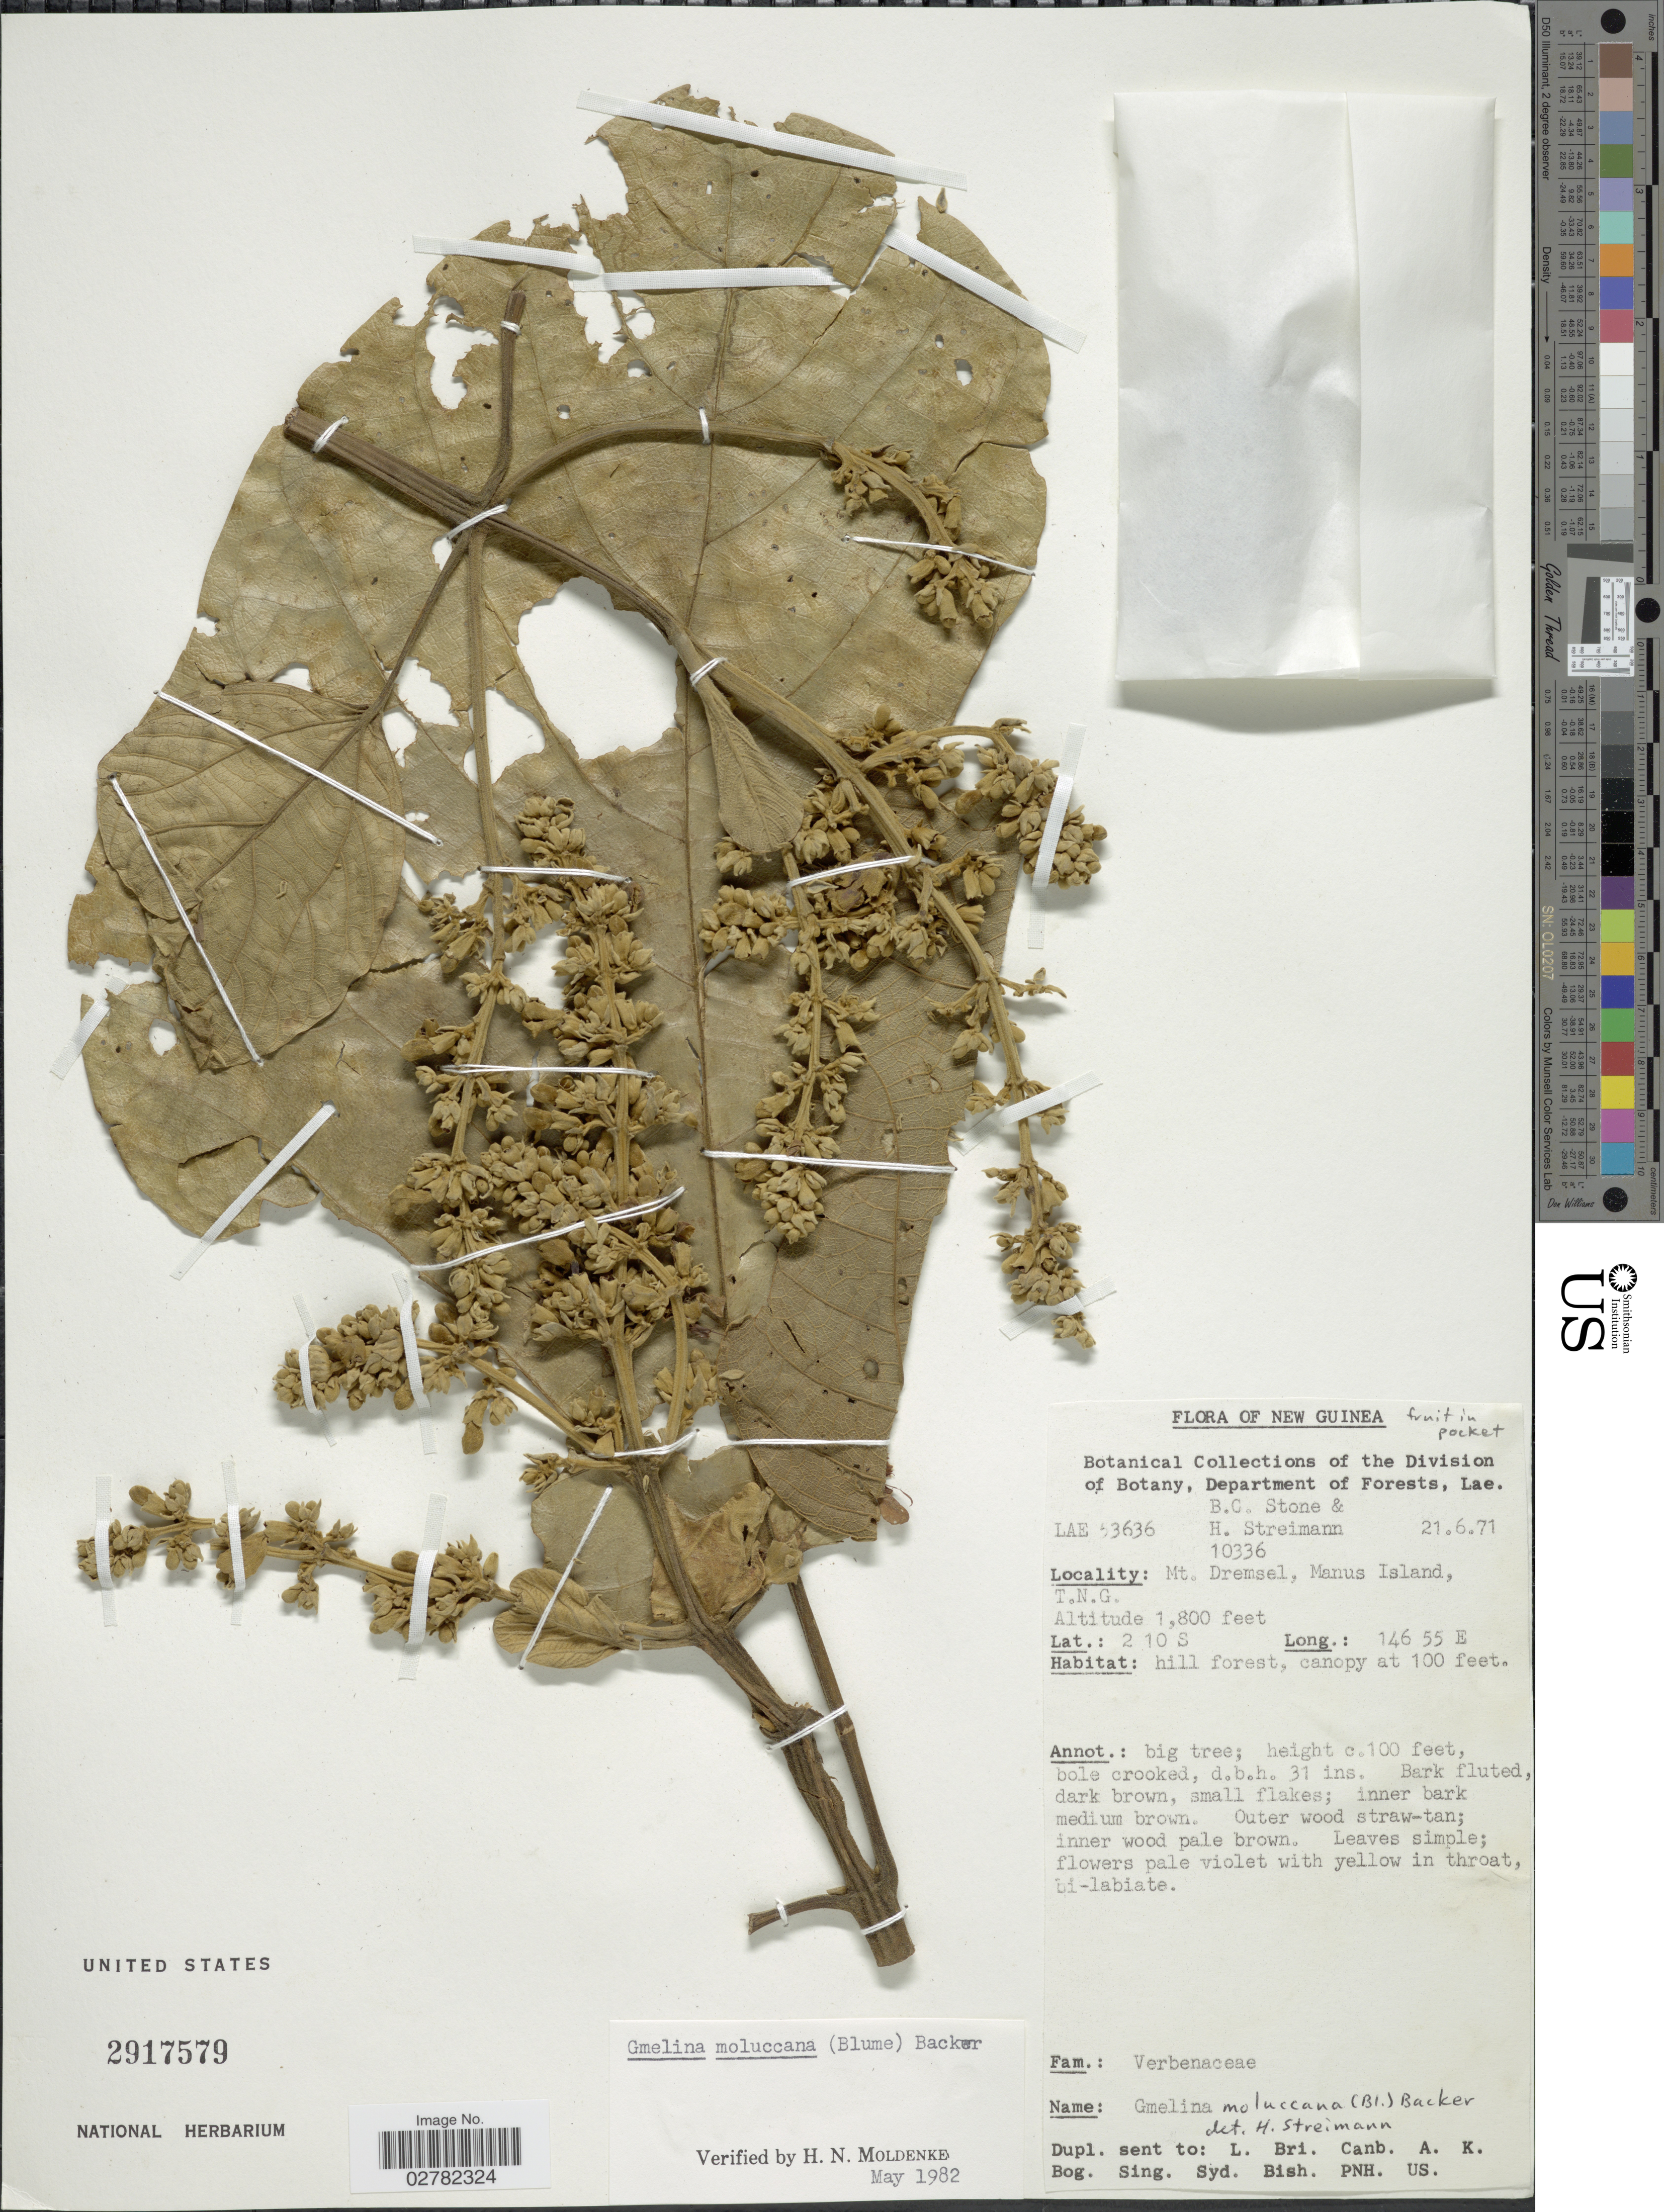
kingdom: Plantae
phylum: Tracheophyta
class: Magnoliopsida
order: Lamiales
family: Lamiaceae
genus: Gmelina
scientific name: Gmelina moluccana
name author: (Blume) Backer ex K. Heyne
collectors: B. C. Stone & H. Streimann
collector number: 10336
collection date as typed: Transcribed d/m/y: 21/6/71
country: Papua New Guinea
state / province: Manus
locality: New Guinea. Mt. Dremsel, Manus Island, T.N.G.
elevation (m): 549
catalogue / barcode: US 2917579